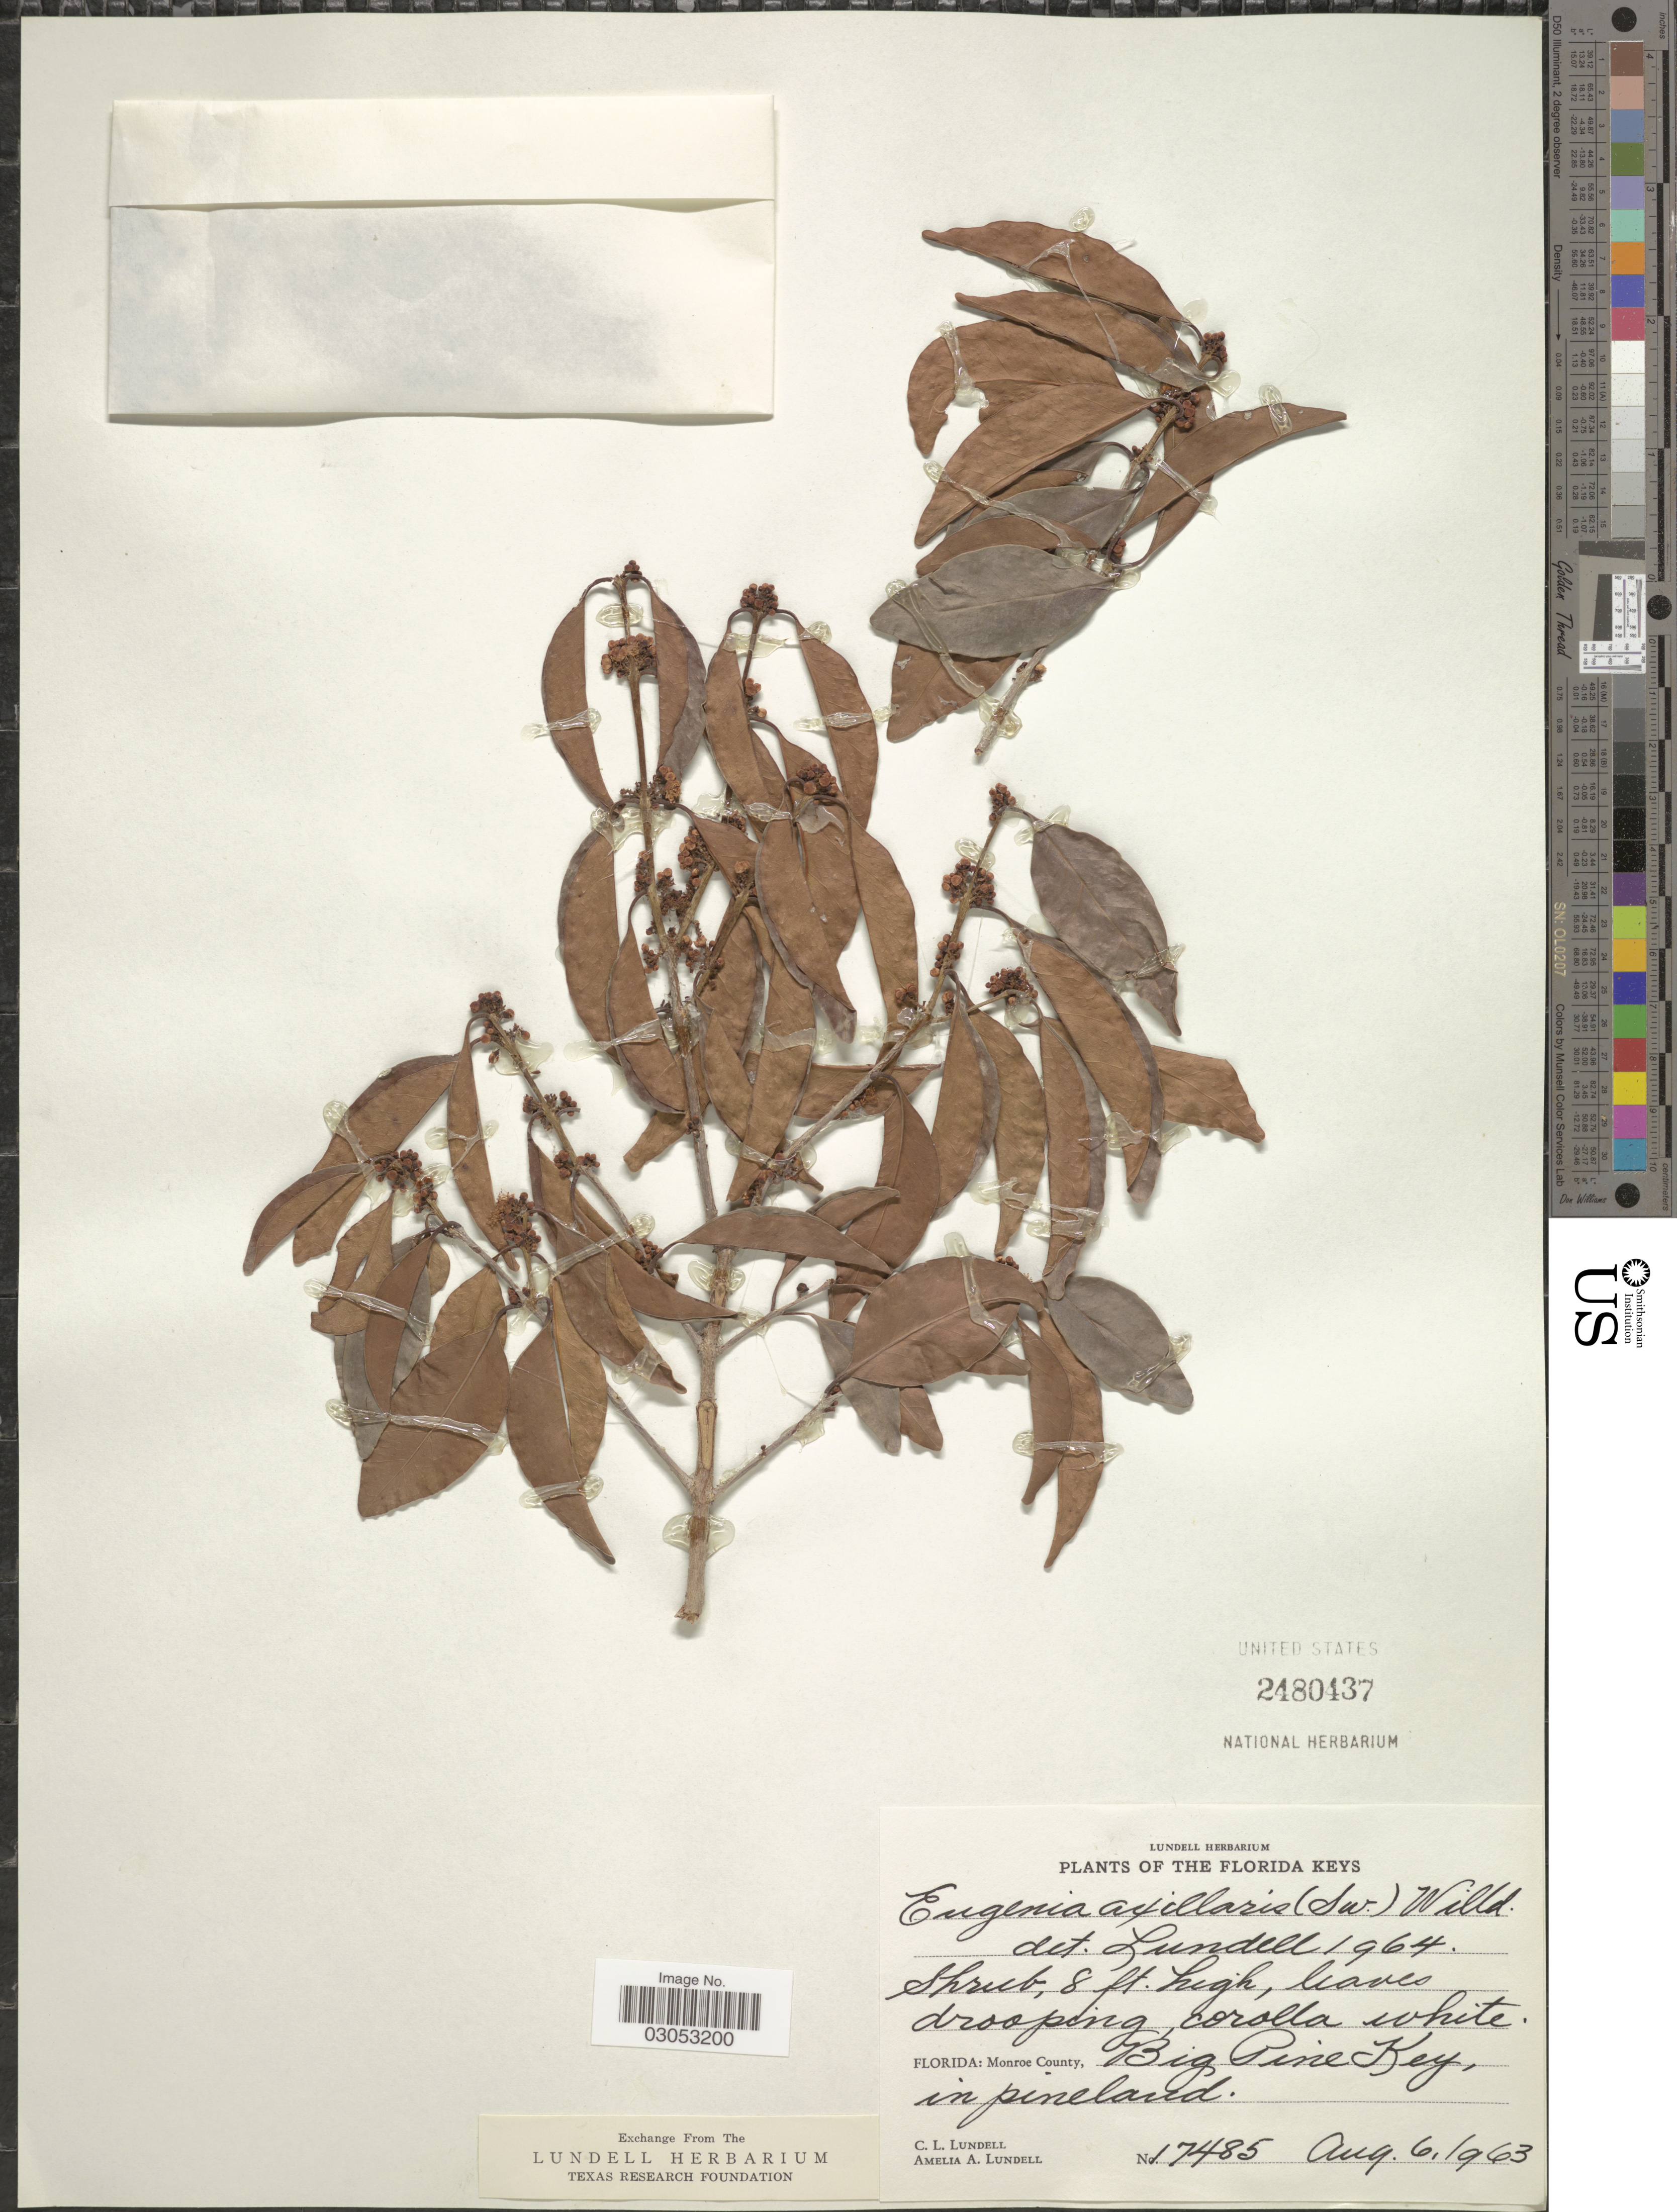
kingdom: Plantae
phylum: Tracheophyta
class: Magnoliopsida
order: Myrtales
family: Myrtaceae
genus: Eugenia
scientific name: Eugenia axillaris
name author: (Sw.) Willd.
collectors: C. L. Lundell & A. A. Lundell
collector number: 17485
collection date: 1963-08-06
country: United States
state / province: Florida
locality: The Florida Keys, Monroe County, Big Pine Key, in pineland.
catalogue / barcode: US 2480437